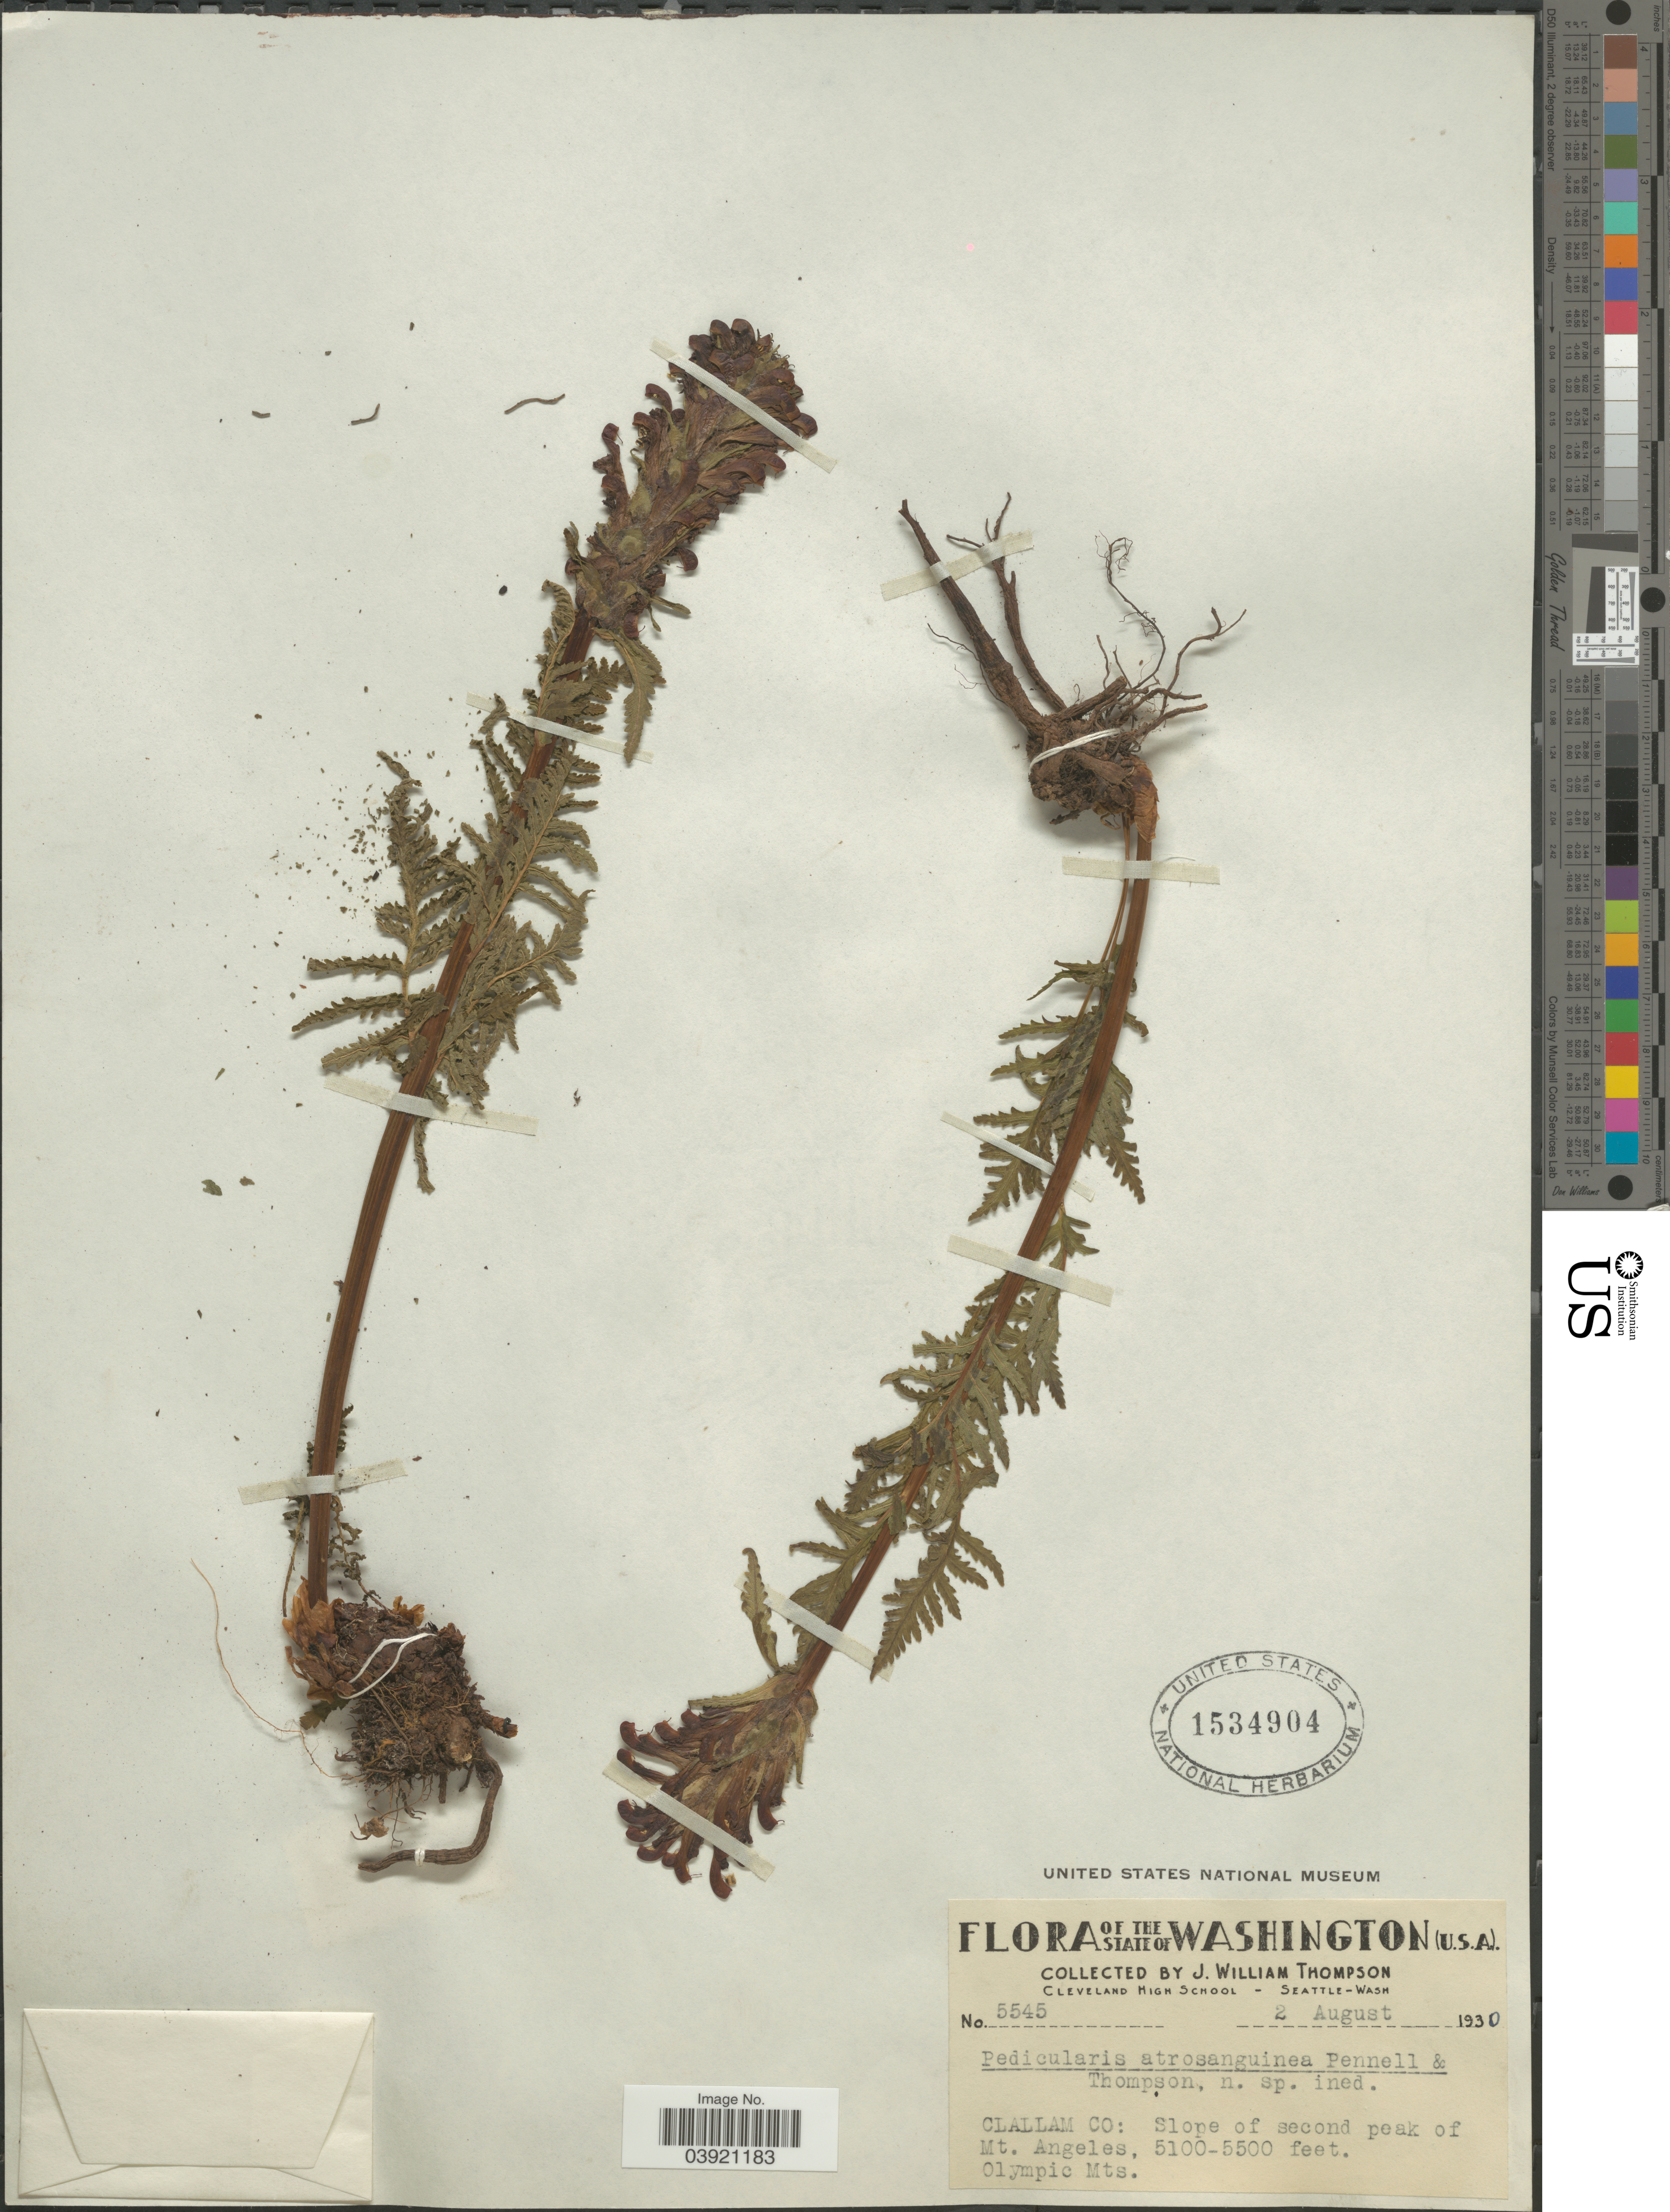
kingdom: Plantae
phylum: Tracheophyta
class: Magnoliopsida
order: Lamiales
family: Orobanchaceae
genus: Pedicularis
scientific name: Pedicularis atrosanguinea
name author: Pennell & J.W. Thomps.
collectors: J. W. Thompson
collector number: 5545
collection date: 1930-08-02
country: United States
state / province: Washington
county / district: Clallam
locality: Clallam Co: Slope of second peak of Mt. Angeles. Olympic Mts.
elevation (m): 1554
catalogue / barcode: US 15349004